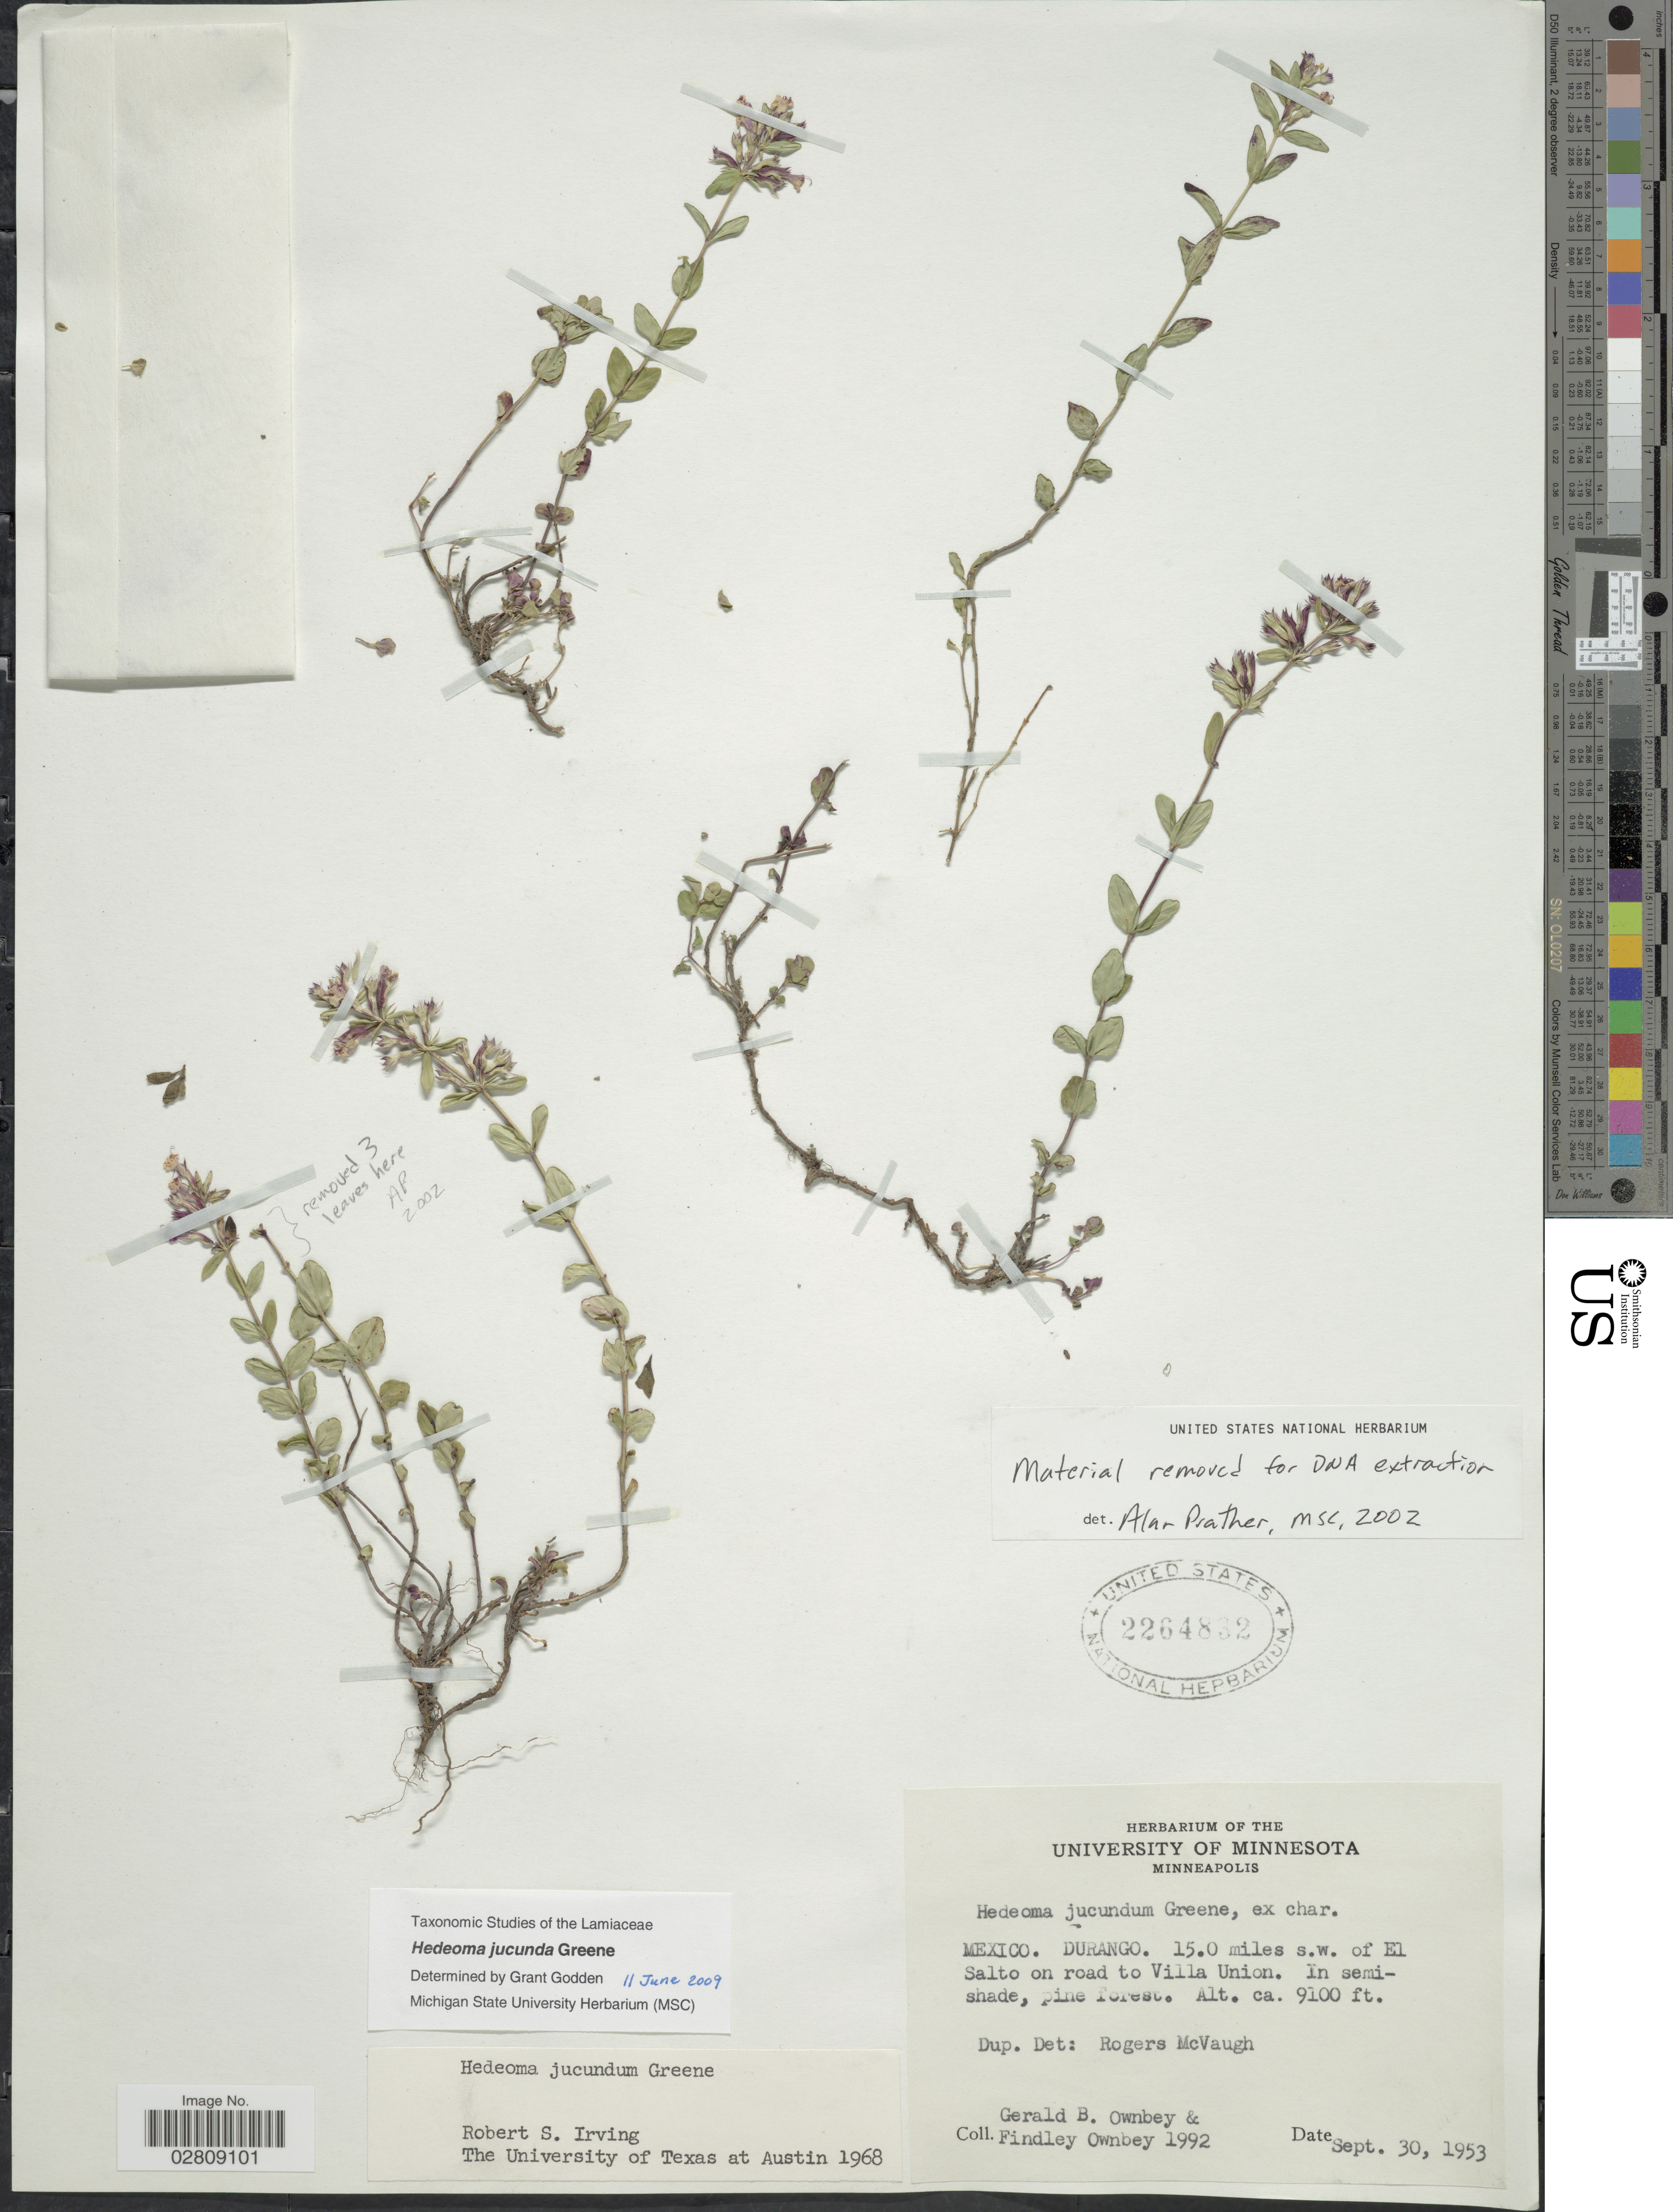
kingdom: Plantae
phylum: Tracheophyta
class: Magnoliopsida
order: Lamiales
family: Lamiaceae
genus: Hedeoma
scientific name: Hedeoma jucunda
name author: Greene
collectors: G. B. Ownbey & F. Ownbey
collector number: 1992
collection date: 1953-09-30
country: Mexico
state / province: Durango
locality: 15.0 miles s.w. of El Salto on road to Villa Union.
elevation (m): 2774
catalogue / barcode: US 2264832